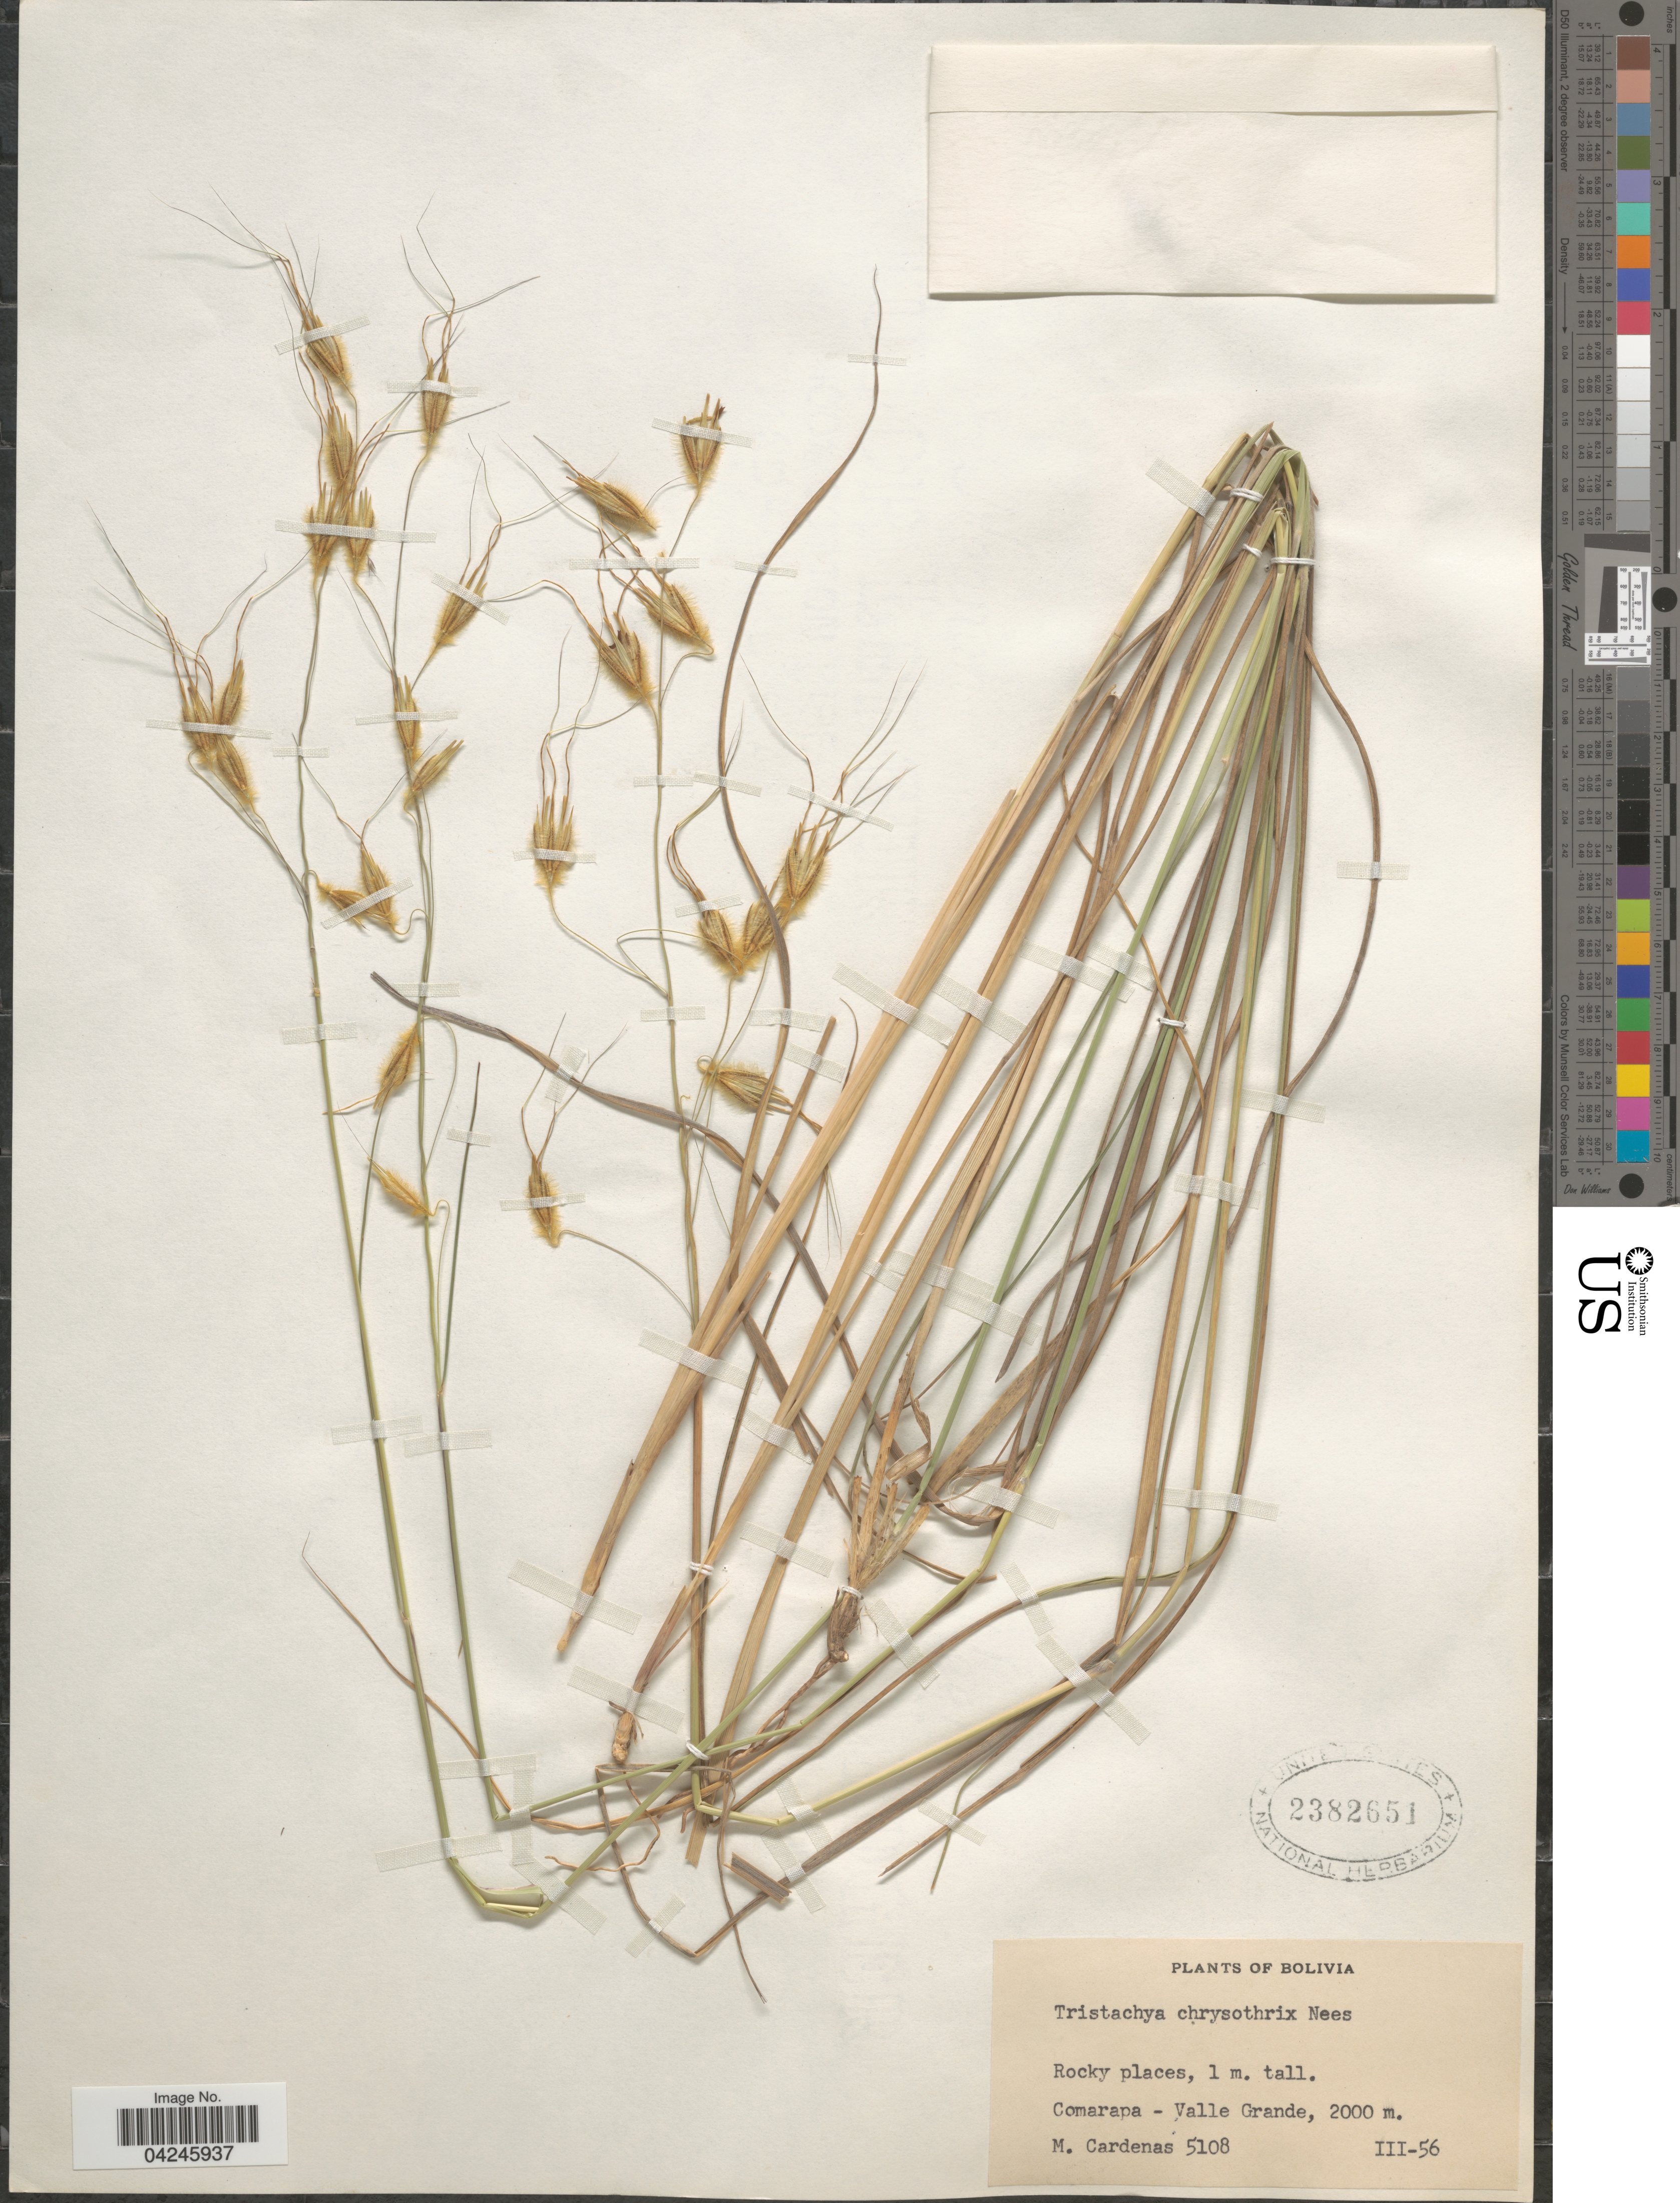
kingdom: Plantae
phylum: Tracheophyta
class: Liliopsida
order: Poales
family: Poaceae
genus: Loudetiopsis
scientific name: Loudetiopsis chrysothrix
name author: (Nees) Conert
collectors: M. Cárdenas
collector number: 5108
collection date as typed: Transcribed d/m/y: /3/56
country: Bolivia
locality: Comarapa - Valle Grande.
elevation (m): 2000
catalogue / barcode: US 2382651